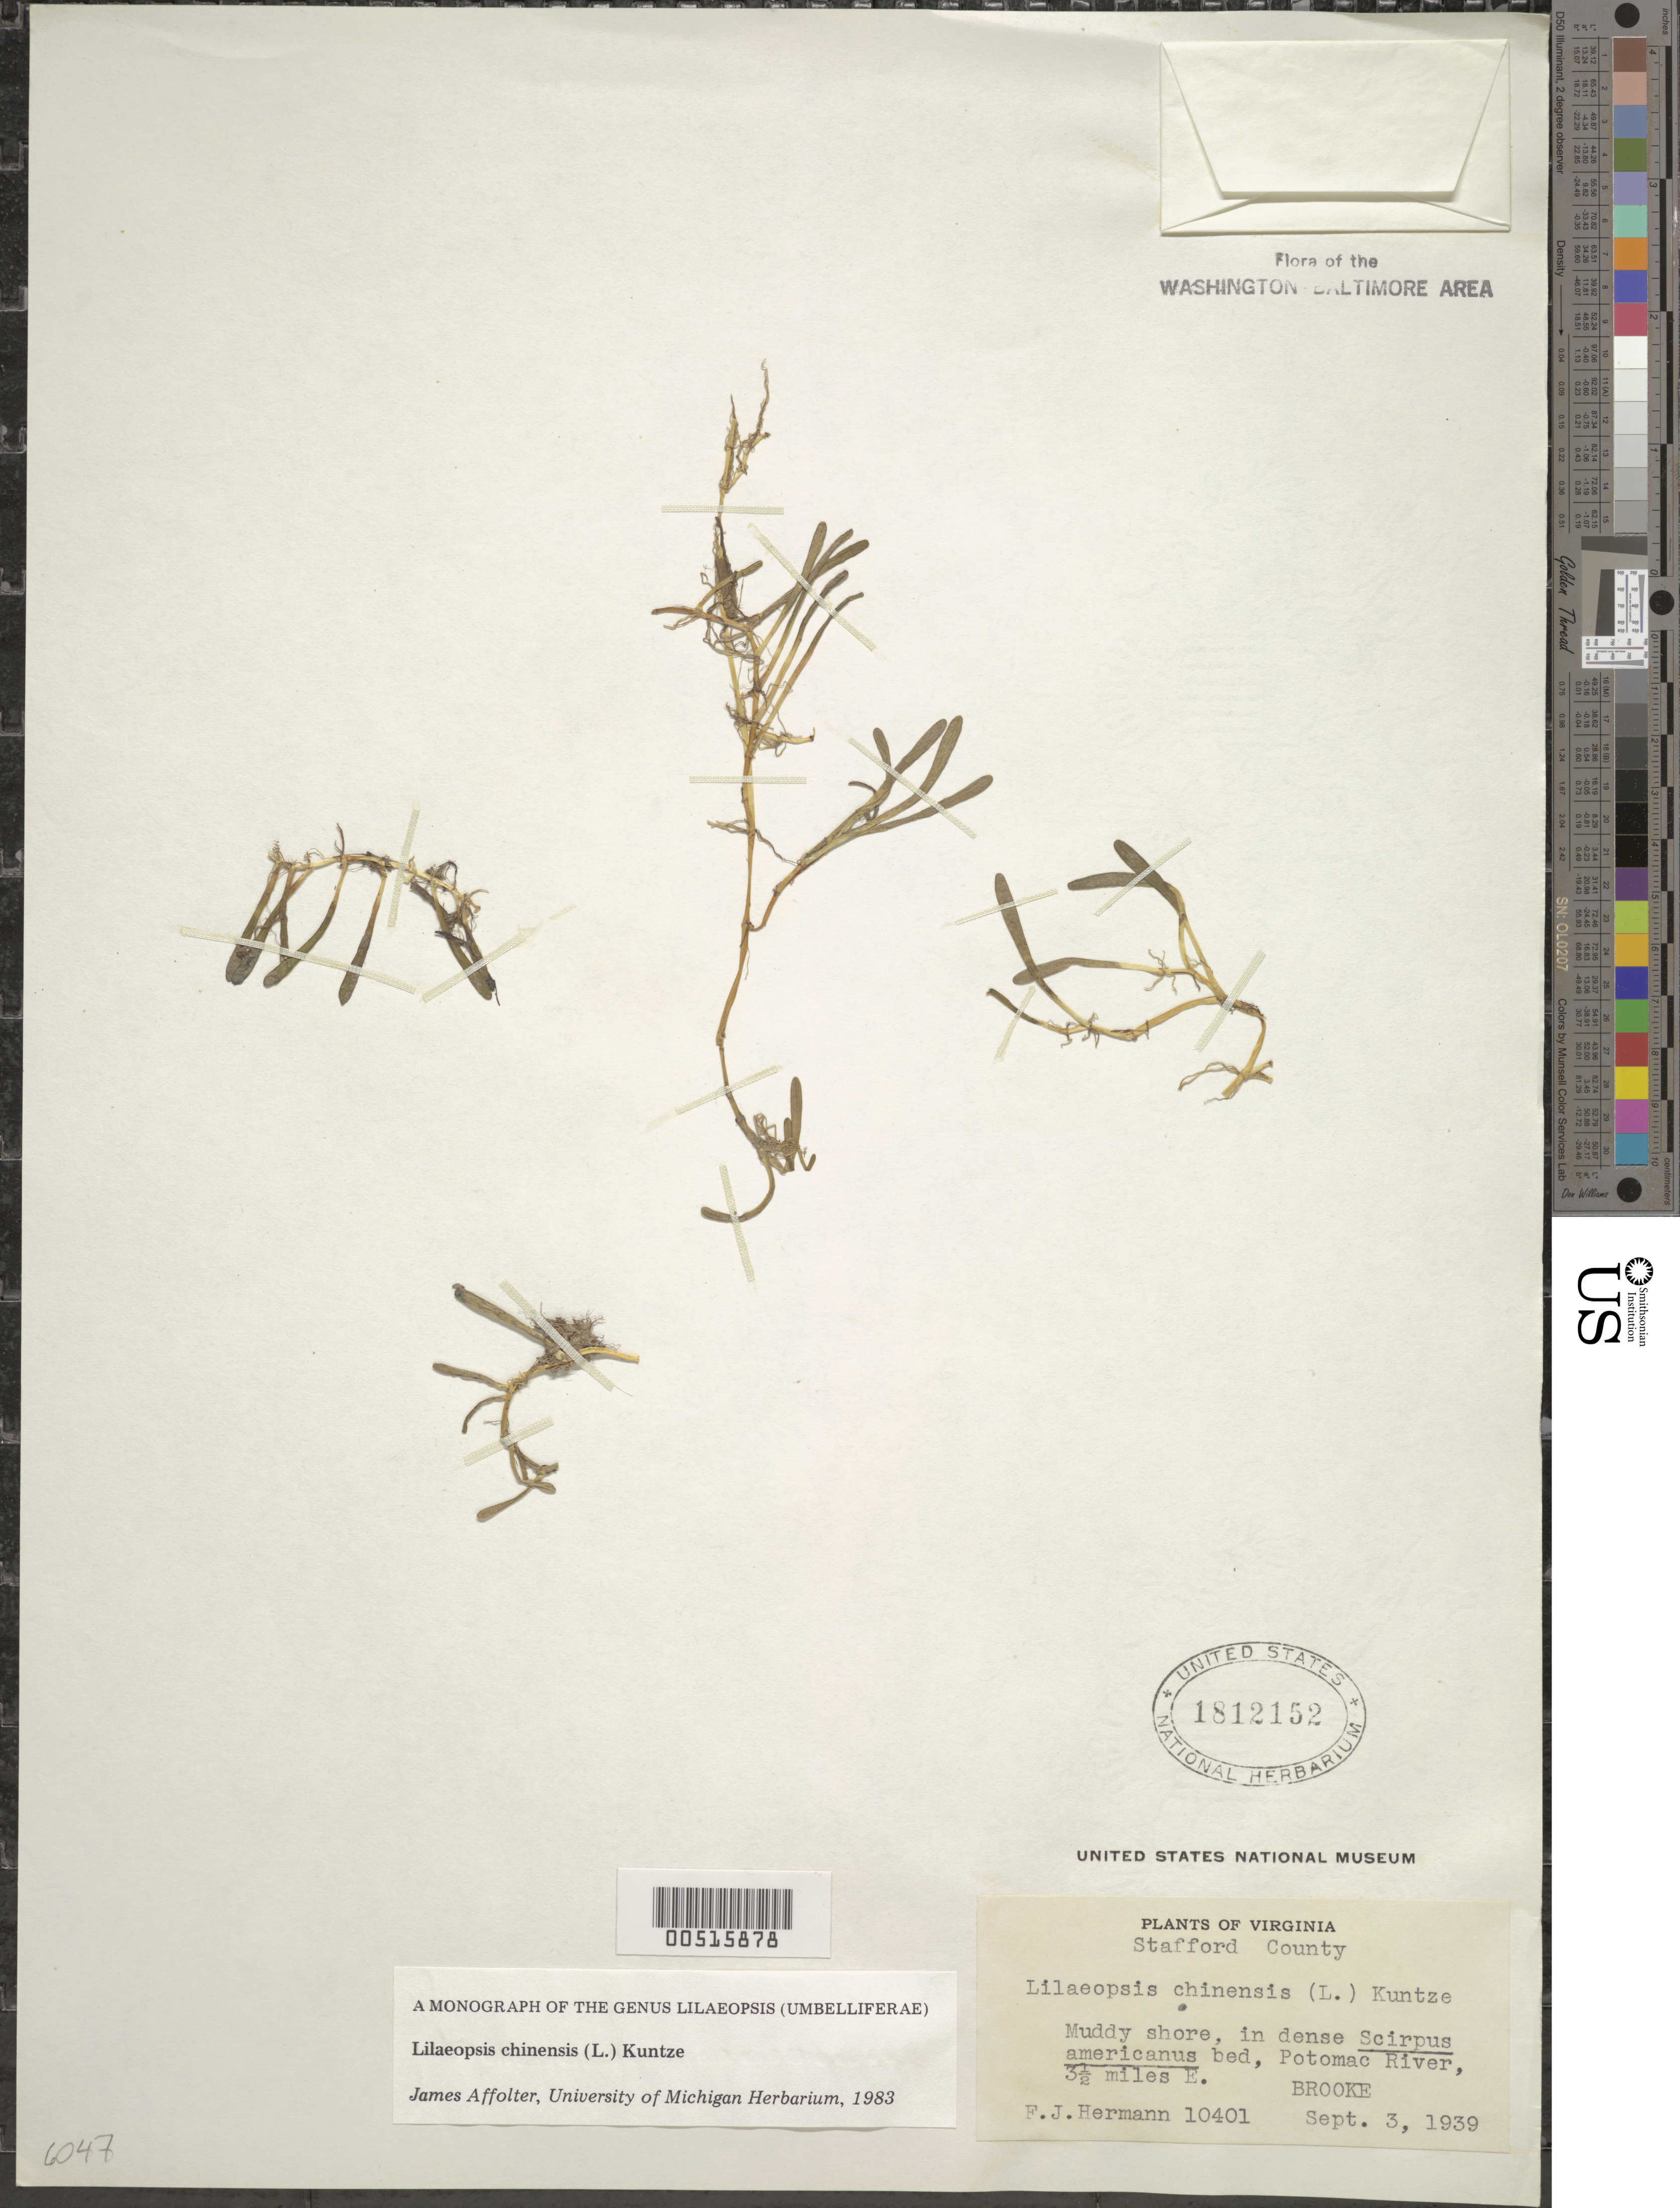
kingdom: Plantae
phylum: Tracheophyta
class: Magnoliopsida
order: Apiales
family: Apiaceae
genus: Lilaeopsis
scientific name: Lilaeopsis chinensis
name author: (L.) Kuntze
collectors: F. J. Hermann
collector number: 10401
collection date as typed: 03 Sep 1939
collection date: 1939-09-03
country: United States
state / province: Virginia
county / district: Stafford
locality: Brooke, 3.5 mi. E Of, Potomac River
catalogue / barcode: US 1812152